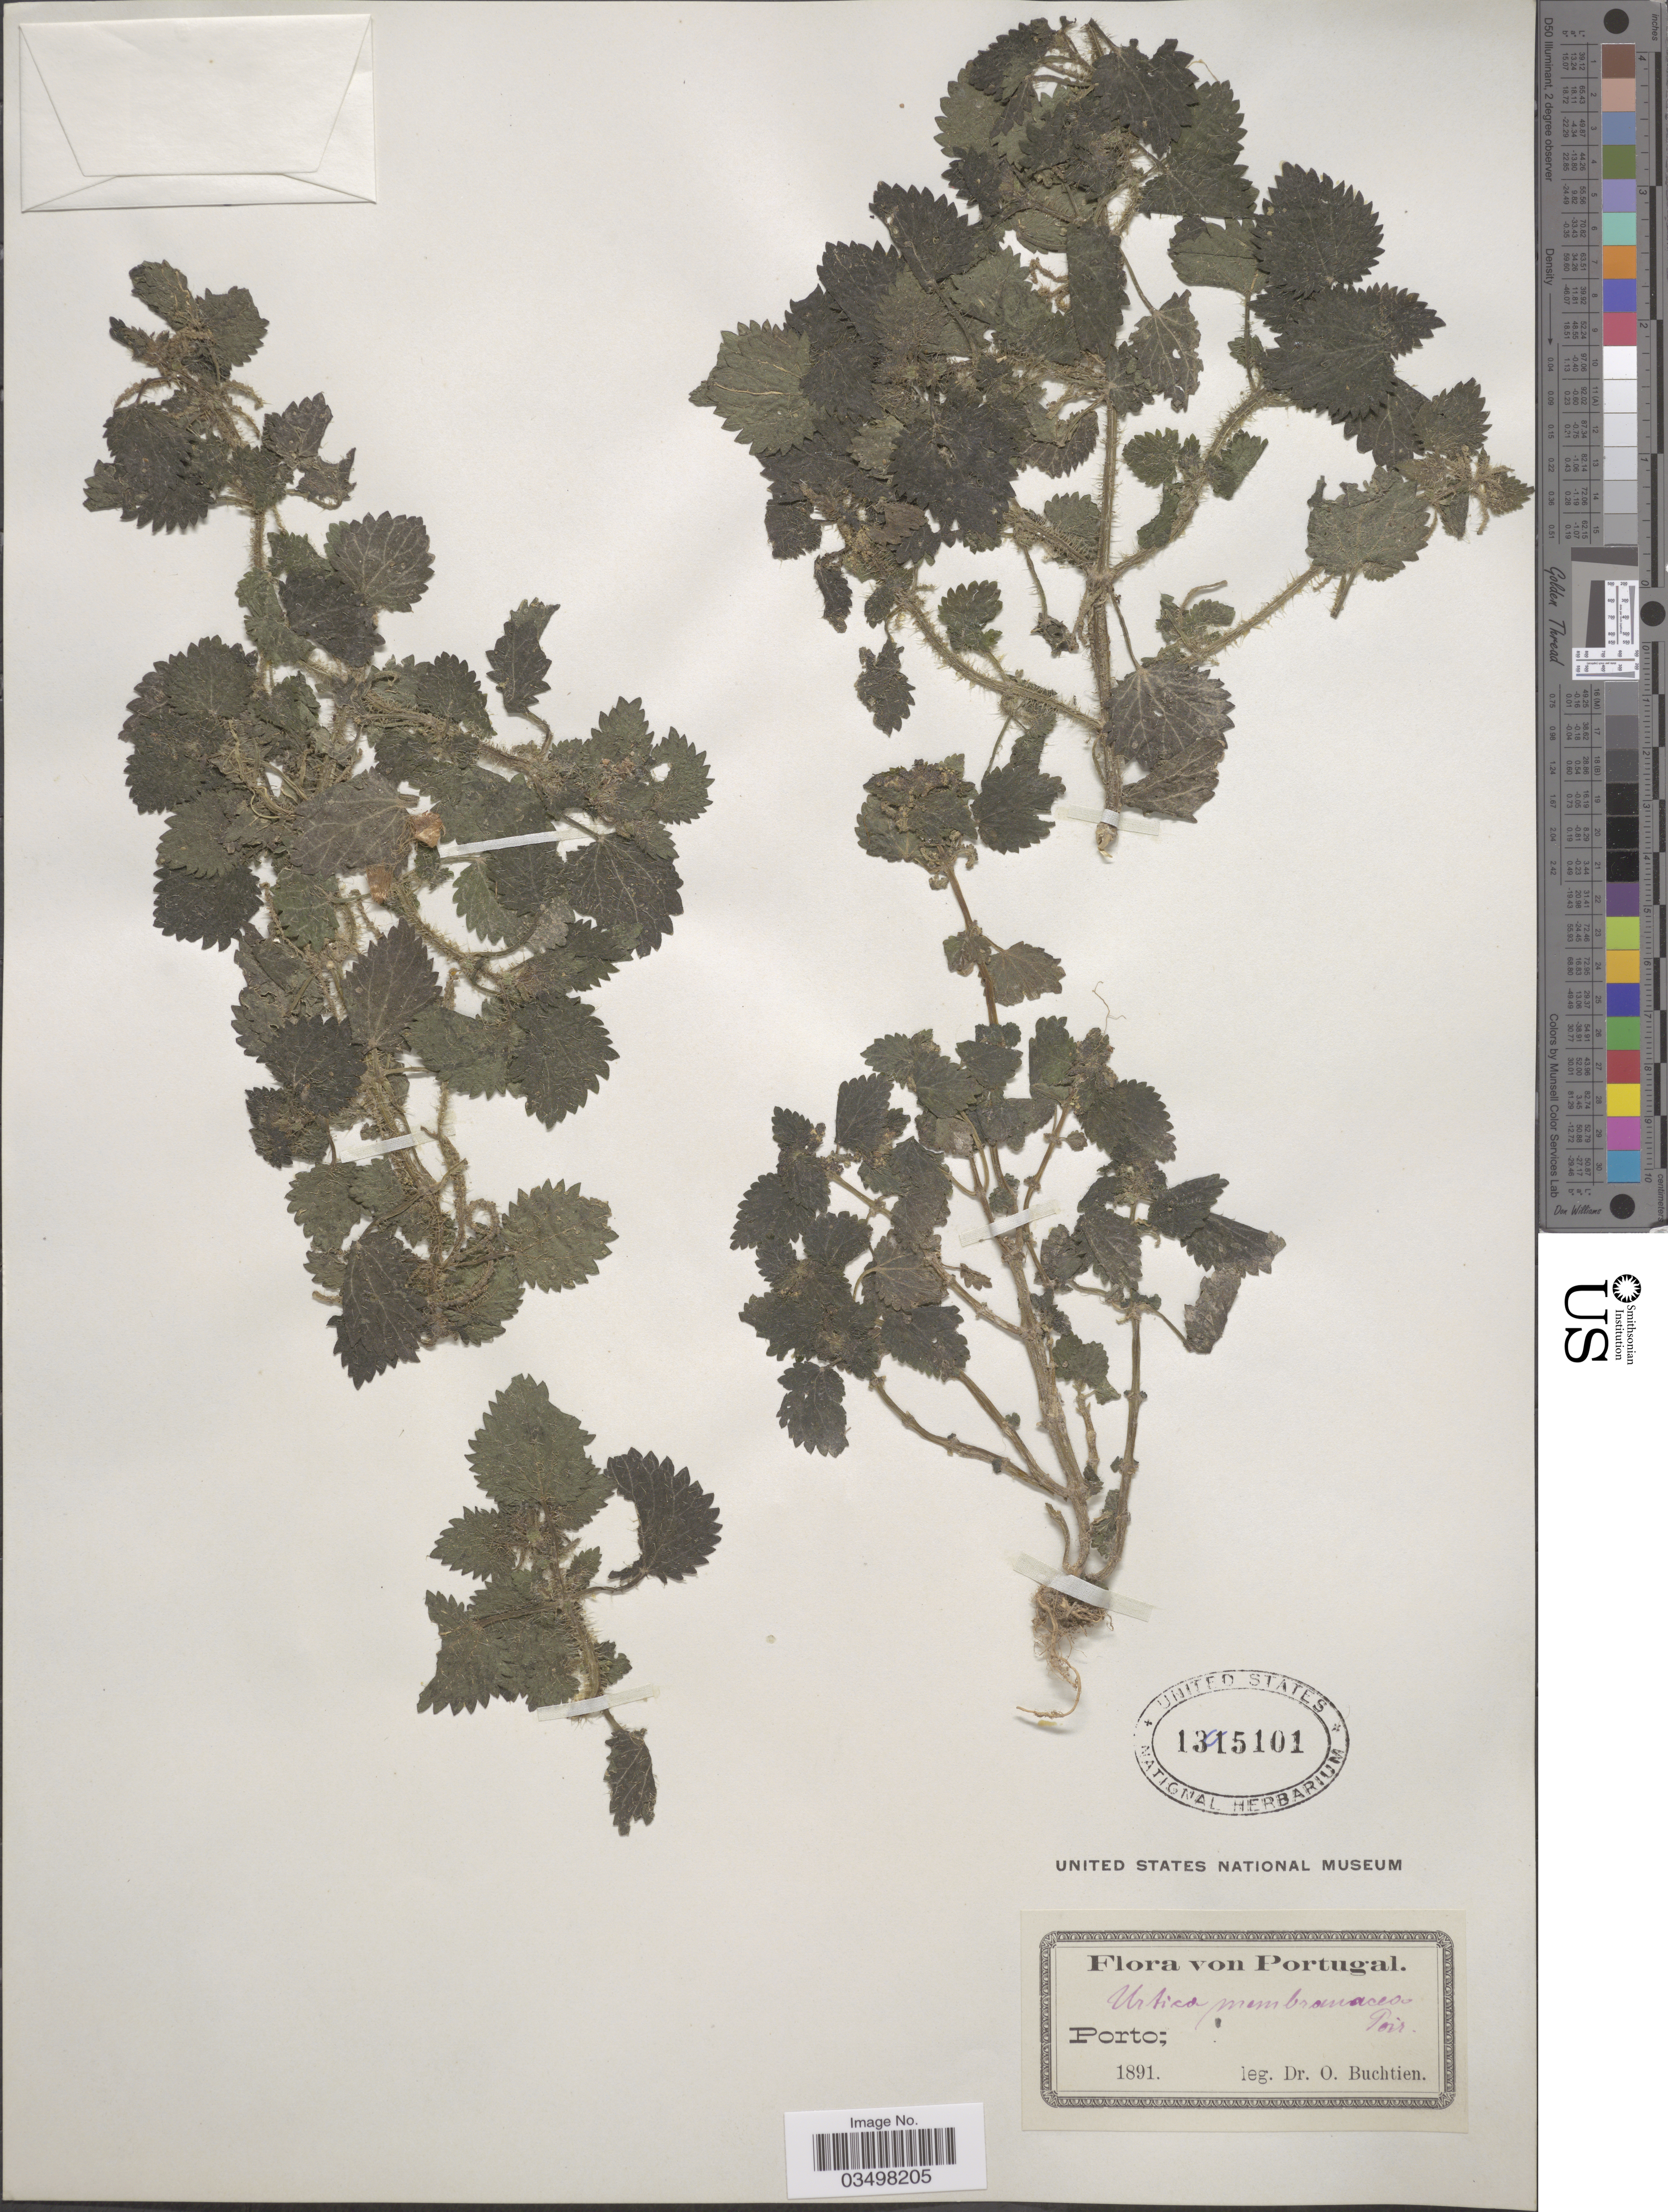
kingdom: Plantae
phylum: Tracheophyta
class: Magnoliopsida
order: Rosales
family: Urticaceae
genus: Urtica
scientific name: Urtica membranacea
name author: Poir.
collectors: O. Buchtien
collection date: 1891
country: Portugal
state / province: Porto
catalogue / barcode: US 1395101